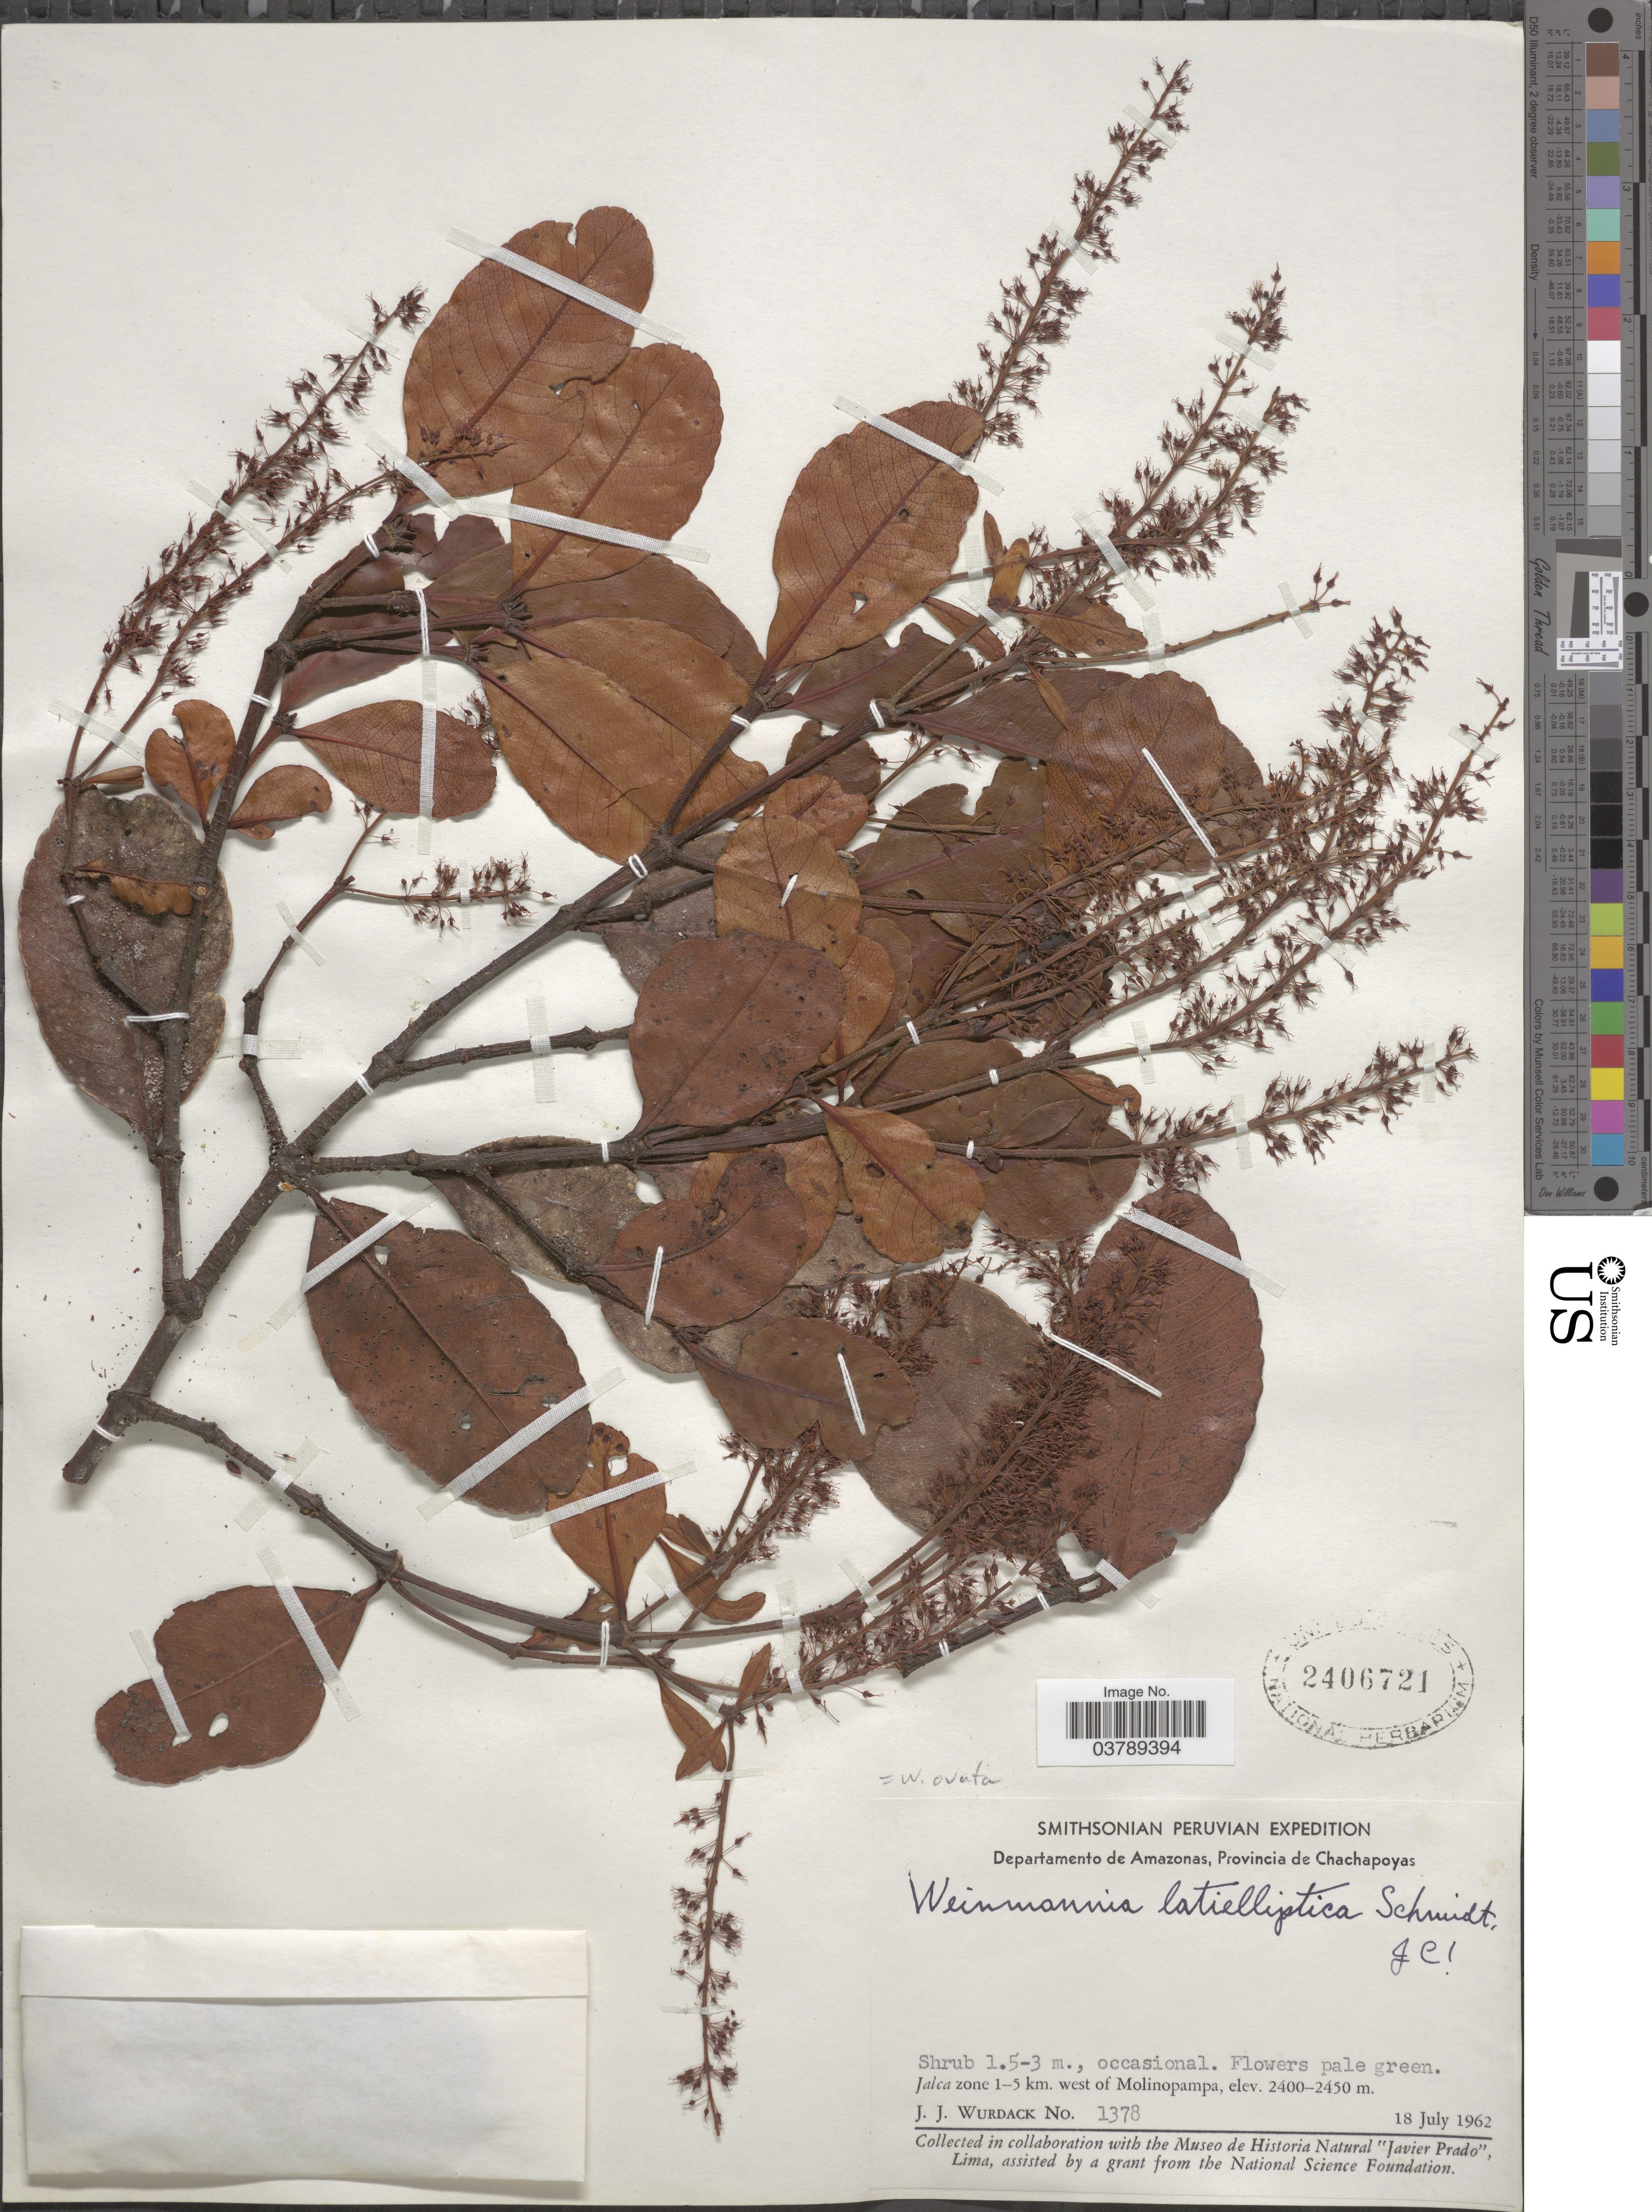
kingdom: Plantae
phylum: Tracheophyta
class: Magnoliopsida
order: Oxalidales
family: Cunoniaceae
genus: Weinmannia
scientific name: Weinmannia ovata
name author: Cav.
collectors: J. J. Wurdack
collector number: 1378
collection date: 1962-07-18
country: Peru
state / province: Amazonas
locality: Departamento de Amazonas, Provincia de Chachapoyas. Jalca zone 1-5 km. west of Molinopampa.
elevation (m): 2400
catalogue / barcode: US 2406721